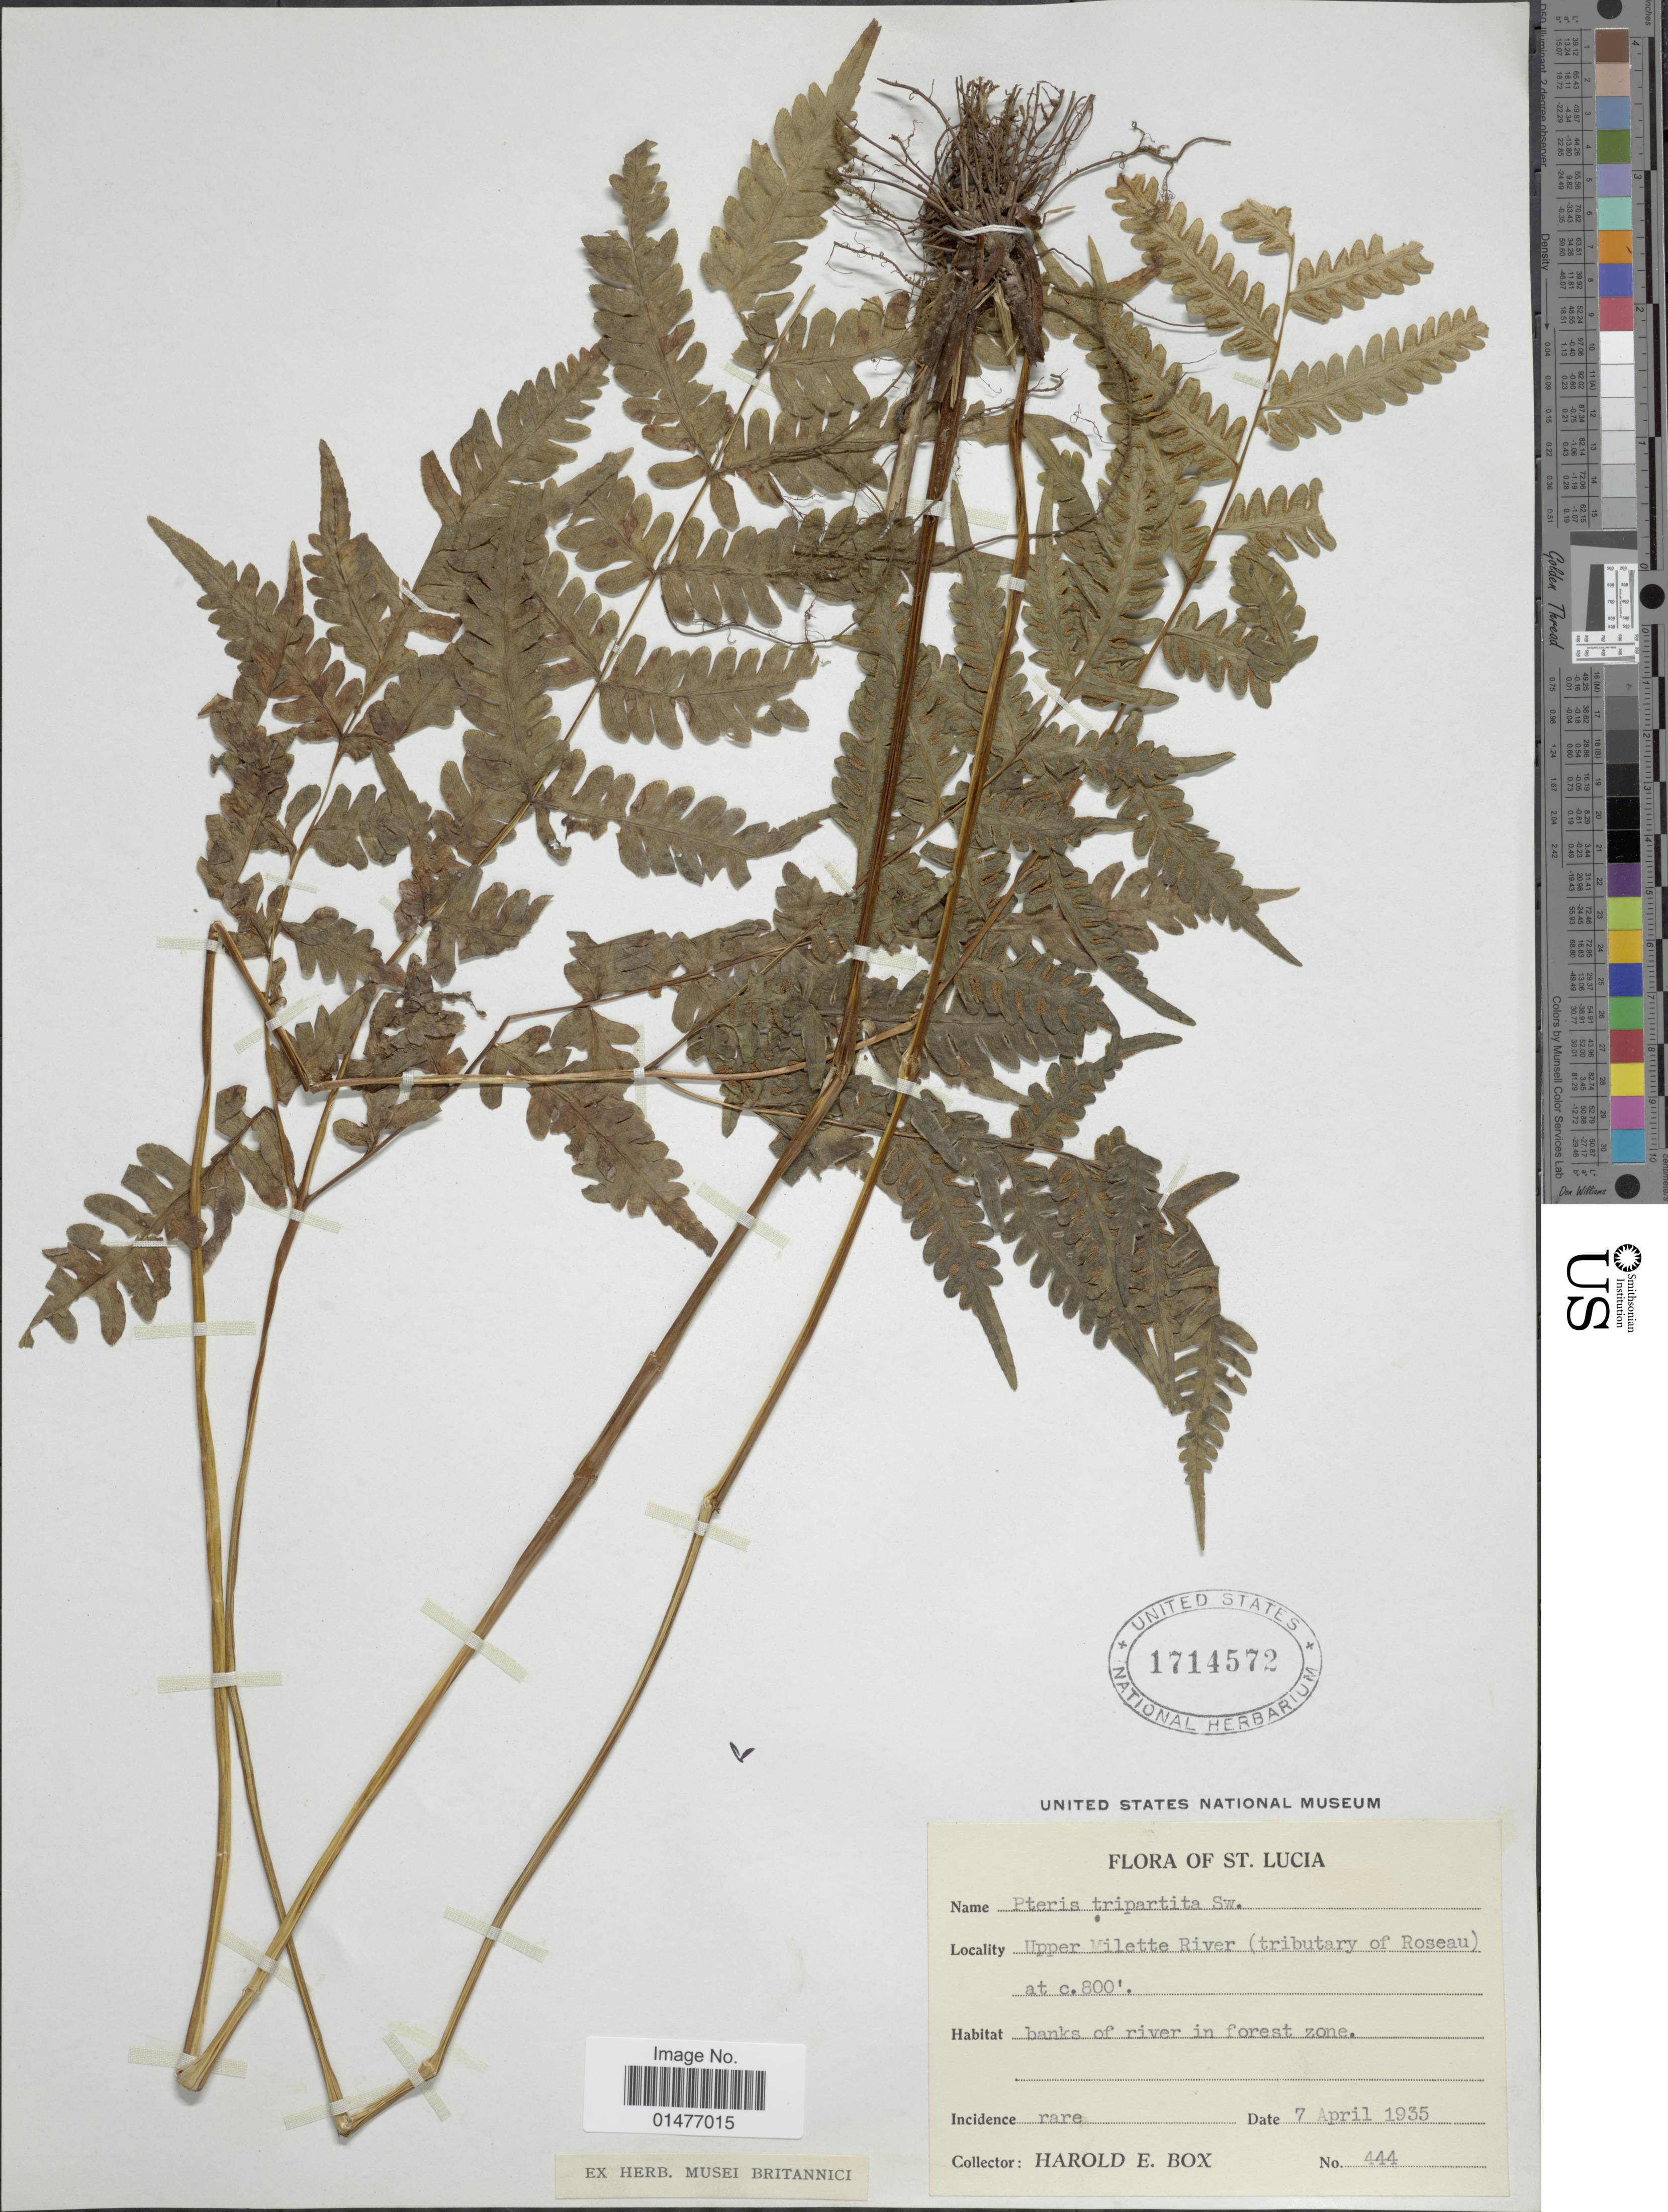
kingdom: Plantae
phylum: Tracheophyta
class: Polypodiopsida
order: Polypodiales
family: Pteridaceae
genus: Pteris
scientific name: Pteris tripartita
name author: Sw.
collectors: H. E. Box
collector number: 444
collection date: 1935-04-07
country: St. Lucia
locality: Upper Milette River (tributary of Roseau)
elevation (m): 800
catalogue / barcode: US 1714572